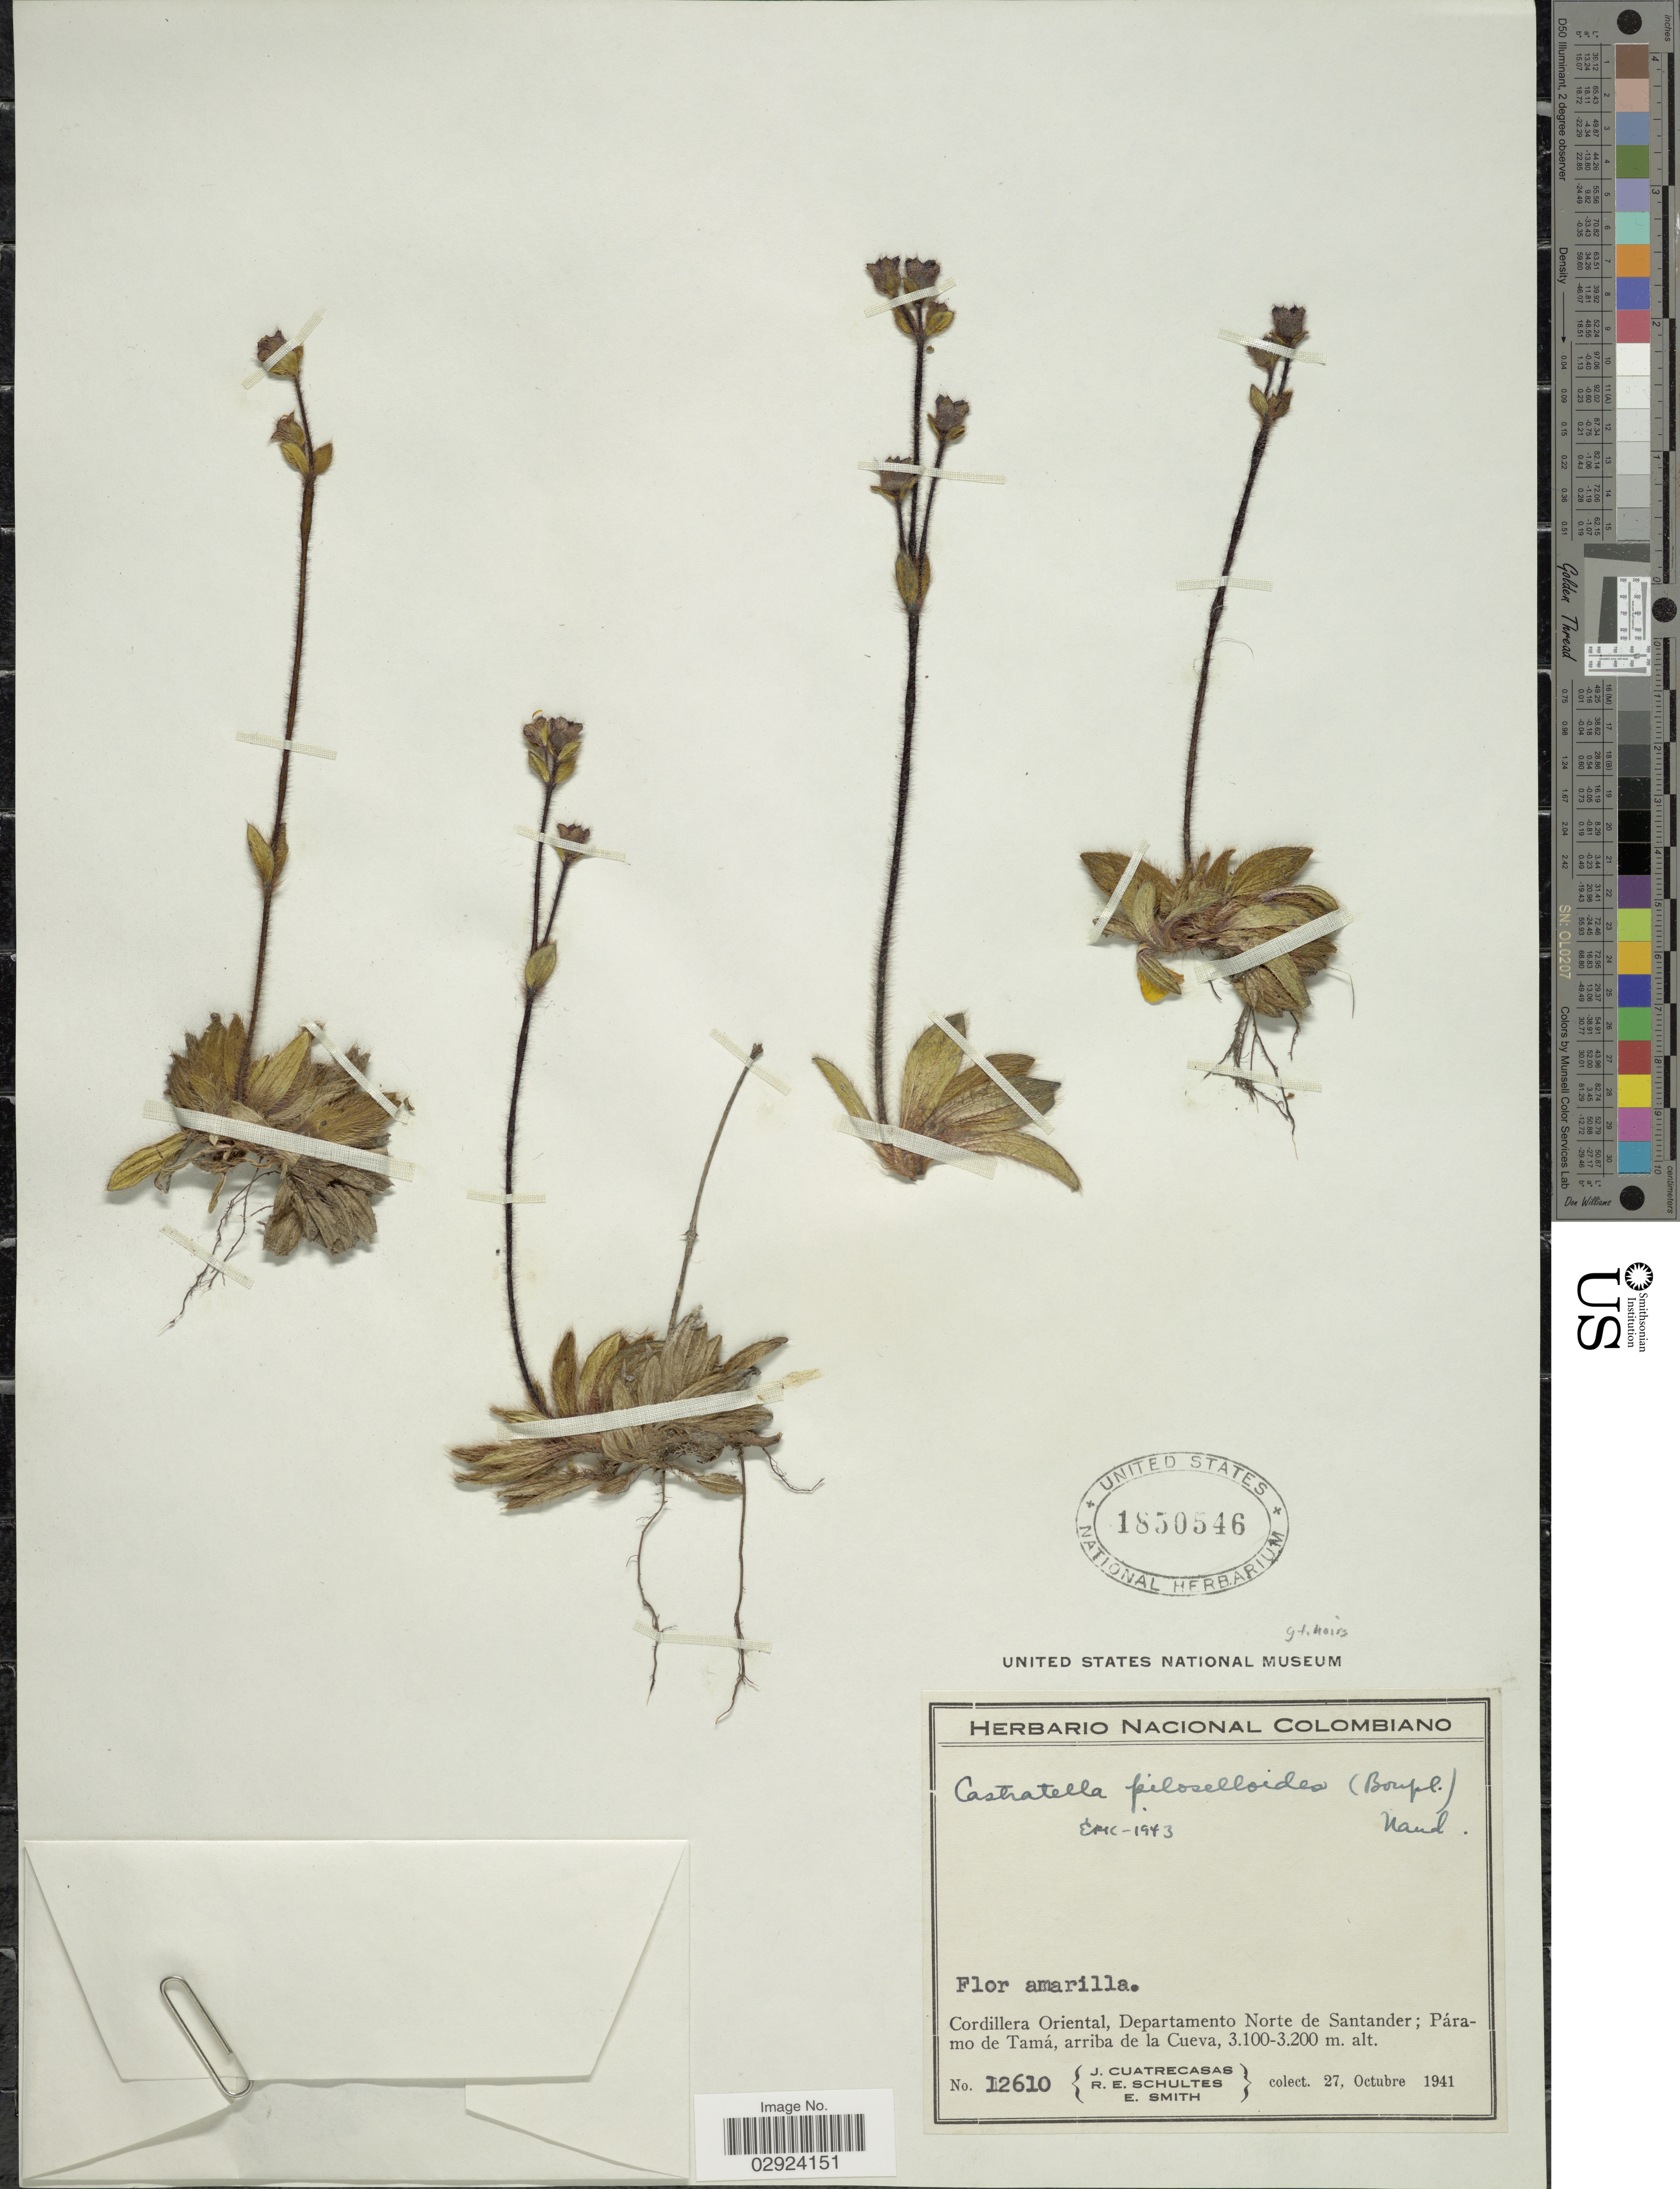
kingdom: Plantae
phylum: Tracheophyta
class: Magnoliopsida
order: Myrtales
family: Melastomataceae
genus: Castratella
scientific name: Castratella piloselloides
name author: (Bonpl.) Naudin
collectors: J. Cuatrecasas, R. E. Schultes & E. Smith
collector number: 12610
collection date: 1941-10-27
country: Colombia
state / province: Norte de Santander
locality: Cordillera Oriental, Departamento Norte de Santander; Páramo de Tamá, arriba de la Cueva.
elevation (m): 3100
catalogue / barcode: US 180546